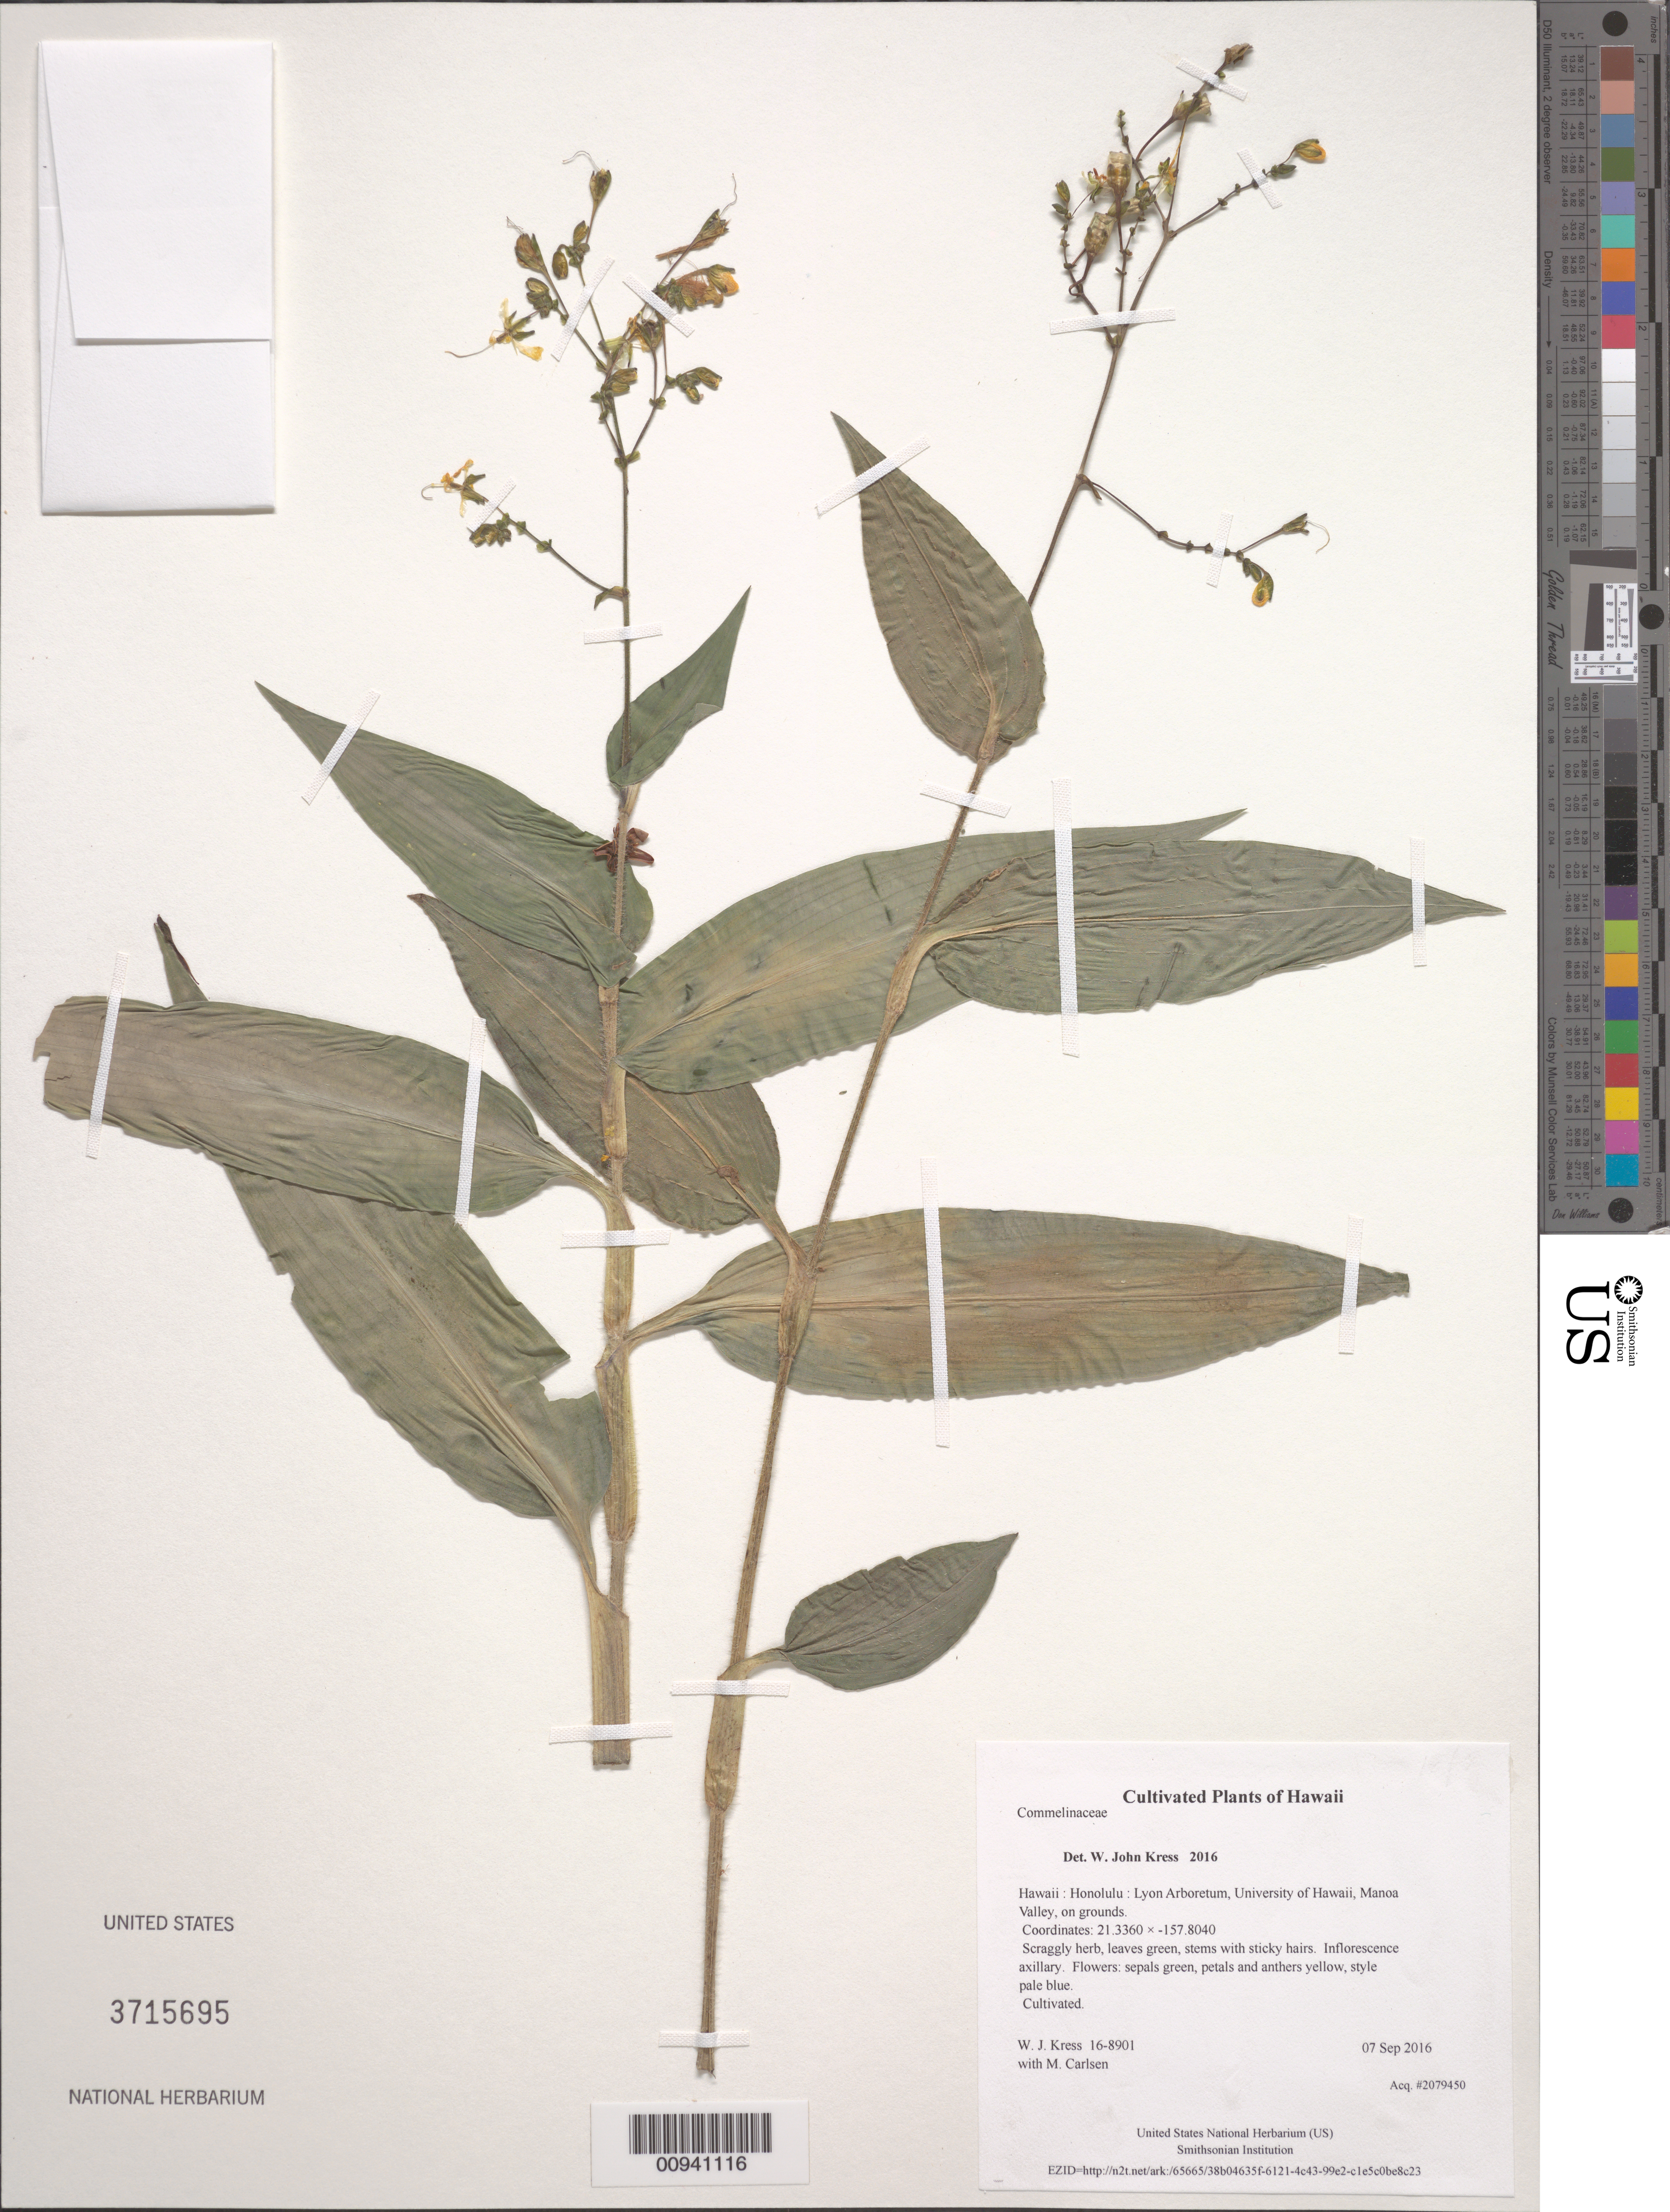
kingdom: Plantae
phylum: Tracheophyta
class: Liliopsida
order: Commelinales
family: Commelinaceae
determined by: Kress, W. J., (US), Smithsonian Institution - National Museum of Natural History (UNITED STATES)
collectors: W. J. Kress & M. M. Carlsen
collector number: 16-8901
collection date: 2016-09-07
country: United States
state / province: Hawaii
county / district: Honolulu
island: Oahu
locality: Lyon Arboretum, University of Hawaii, Manoa Valley, on grounds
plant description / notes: Frozen tissue stored in Biorepository at AG5NN69; dried tissue stored at AG5NN70.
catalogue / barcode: US 3715695